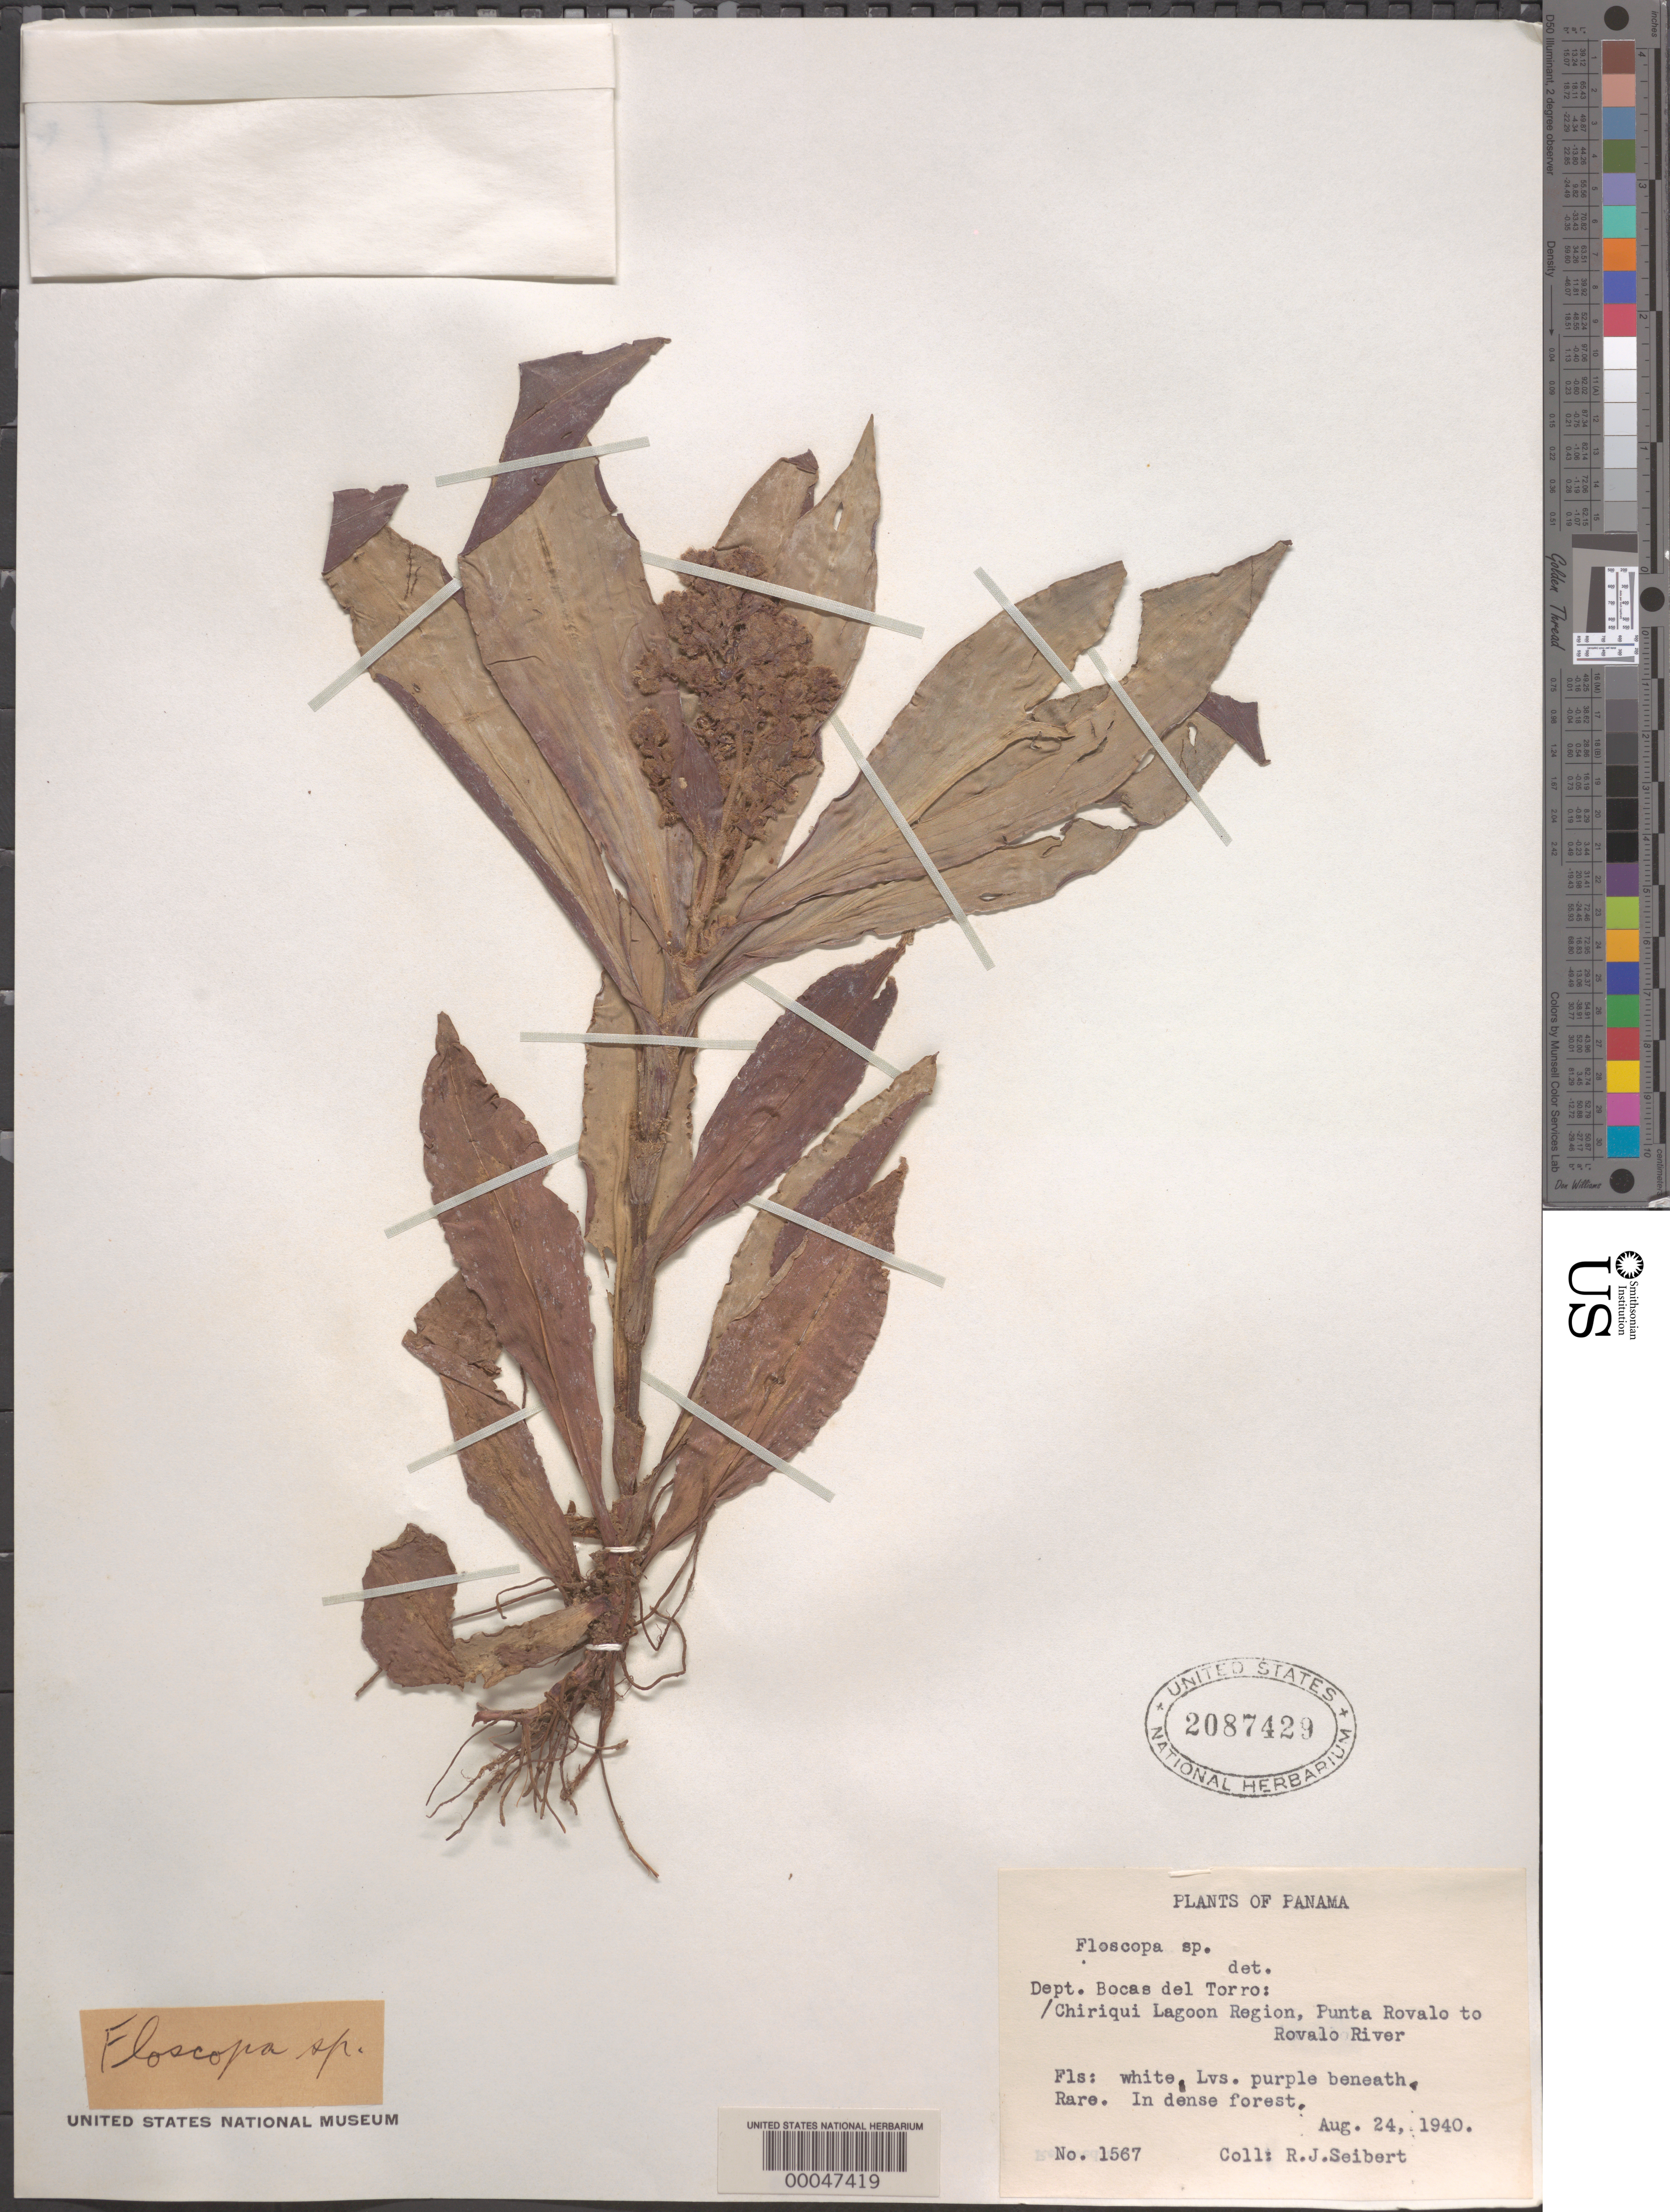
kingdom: Plantae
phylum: Tracheophyta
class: Liliopsida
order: Commelinales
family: Commelinaceae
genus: Floscopa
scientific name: Floscopa robusta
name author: (Seub.) C.B. Clarke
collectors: R. J. Seibert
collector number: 1567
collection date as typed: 24 Aug 1940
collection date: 1940-08-24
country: Panama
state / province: Bocas del Toro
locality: Chiriqui Lagoon region, Punta Rovalo to Rovalo River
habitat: Dense forest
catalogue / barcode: US 2087429